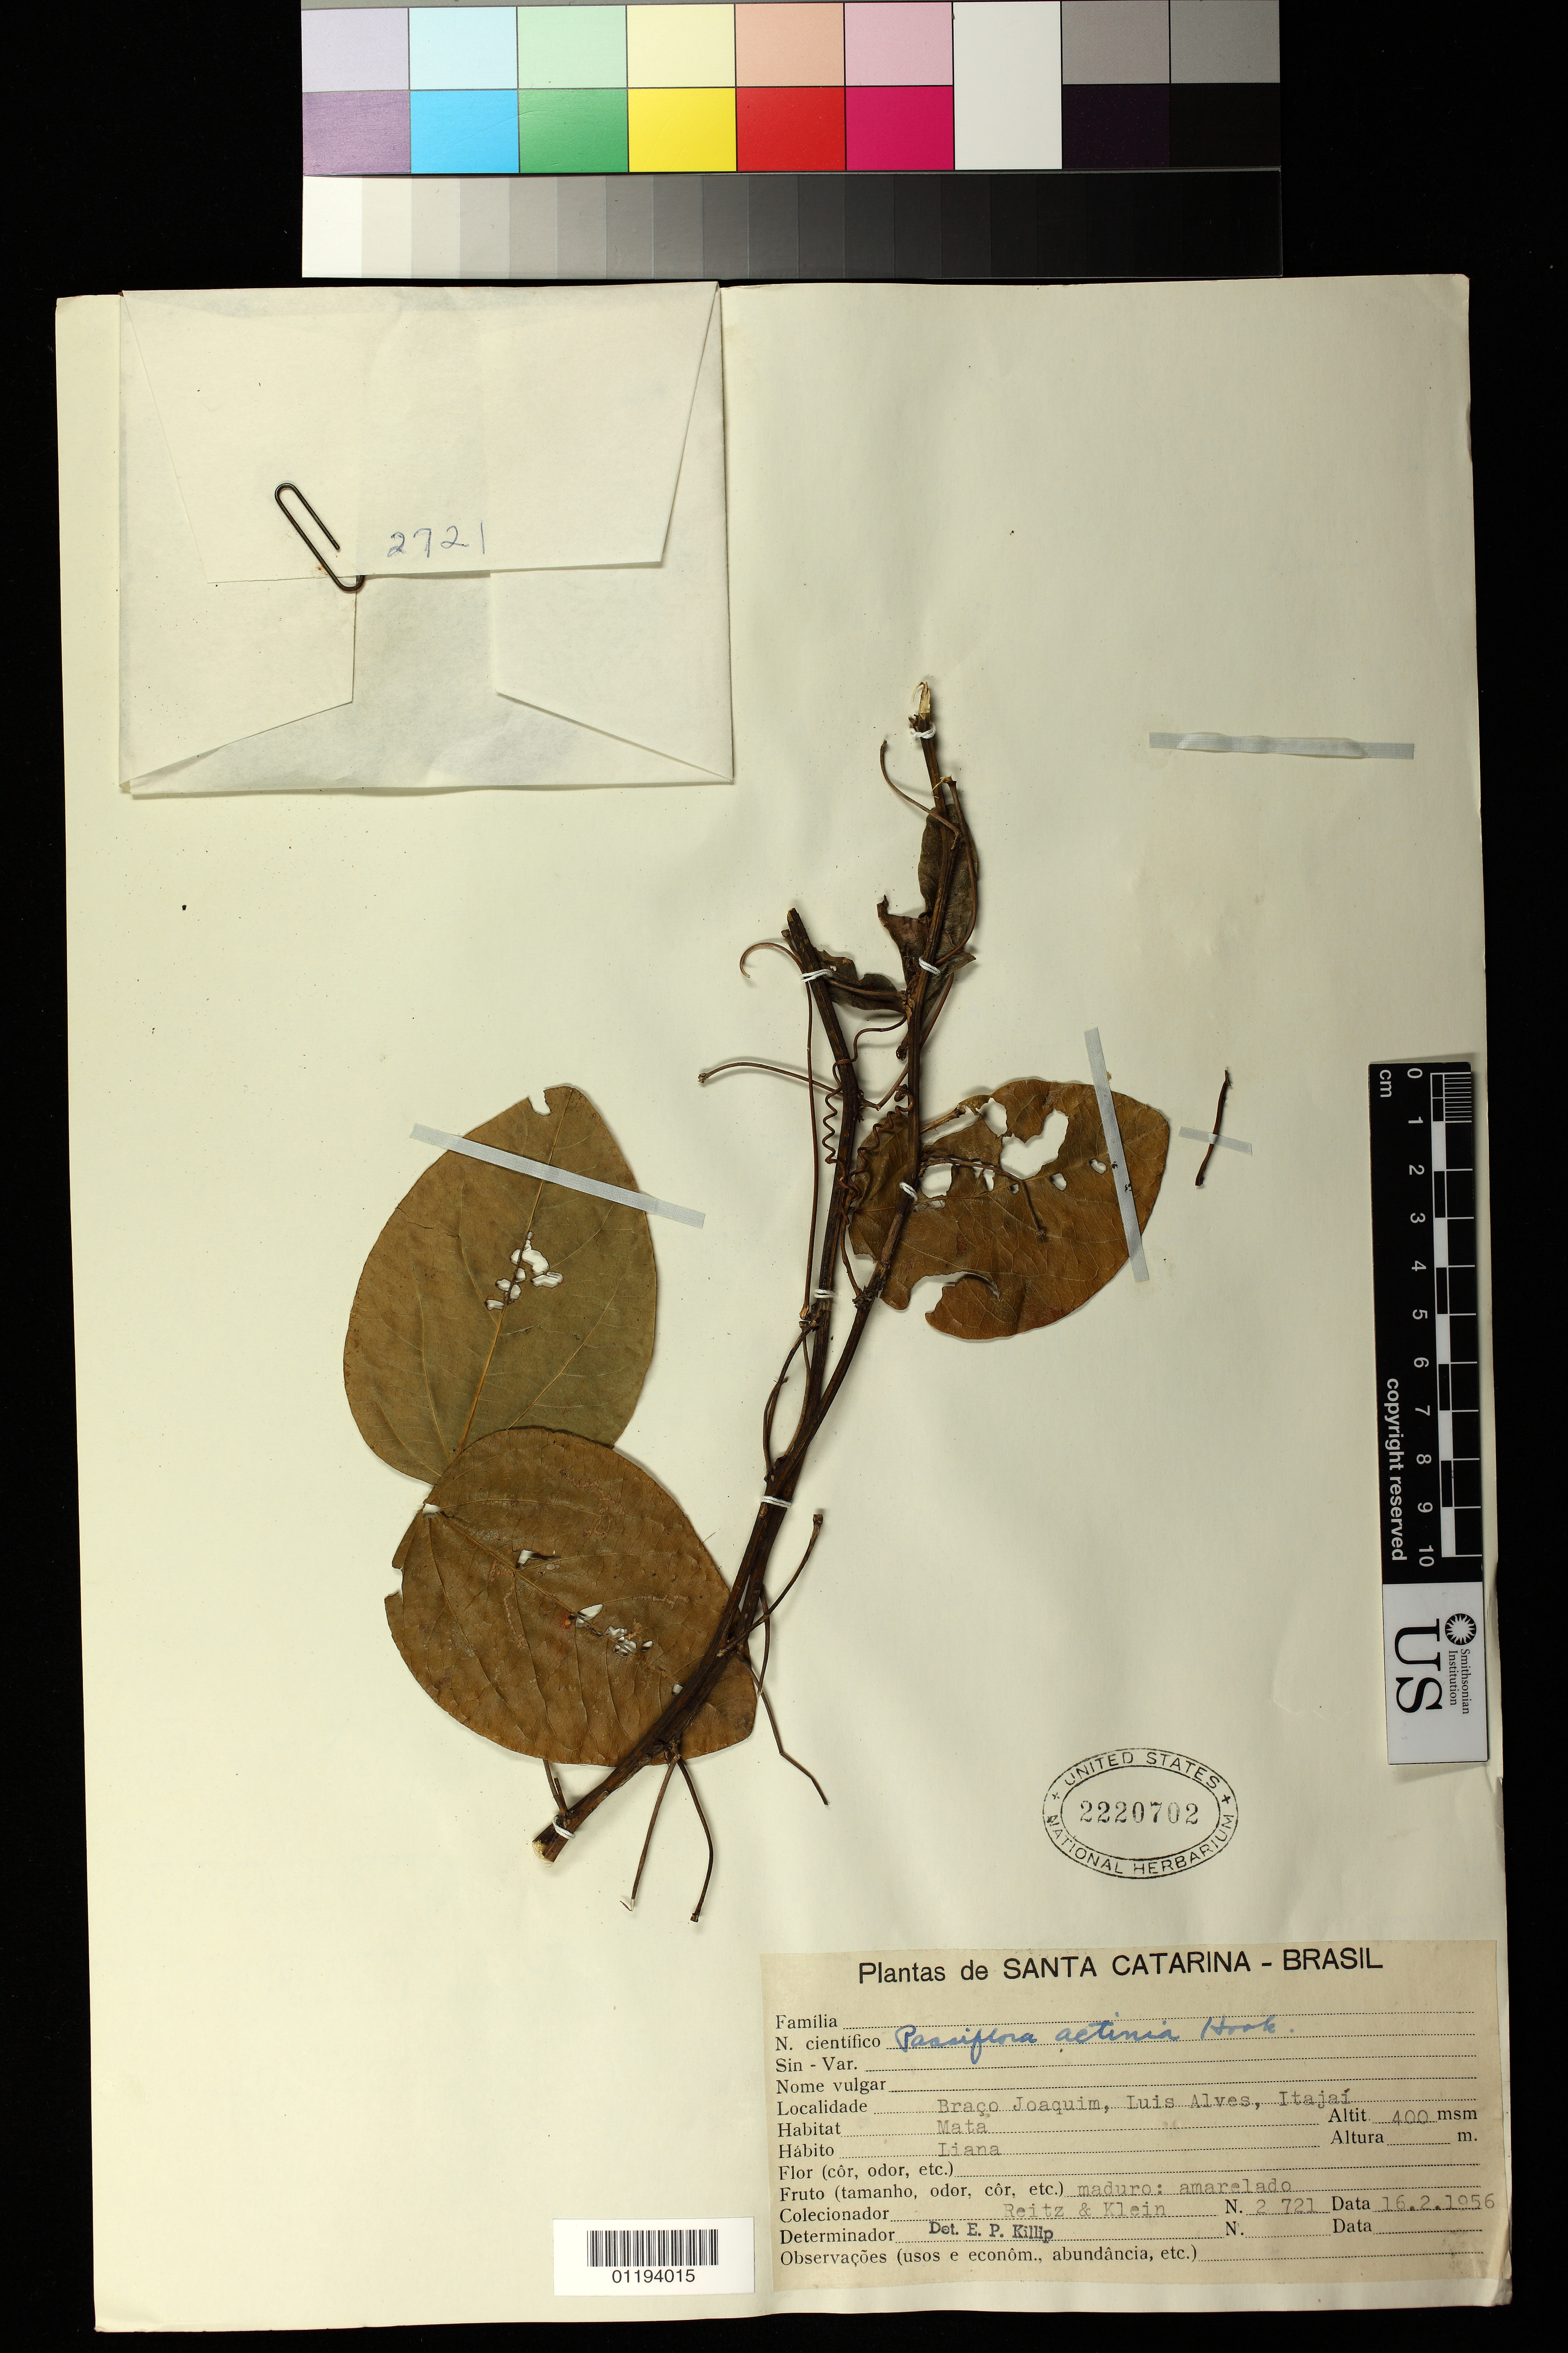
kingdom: Plantae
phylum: Tracheophyta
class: Magnoliopsida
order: Malpighiales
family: Passifloraceae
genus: Passiflora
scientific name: Passiflora actinia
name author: Hook.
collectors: R. Reitz & R. M. Klein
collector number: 2721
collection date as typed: Feb 16 1956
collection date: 1956-02-16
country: Brazil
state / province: Santa Catarina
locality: Braco Joaquim, Luis Alves, Itajai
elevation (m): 400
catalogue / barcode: US 2220702